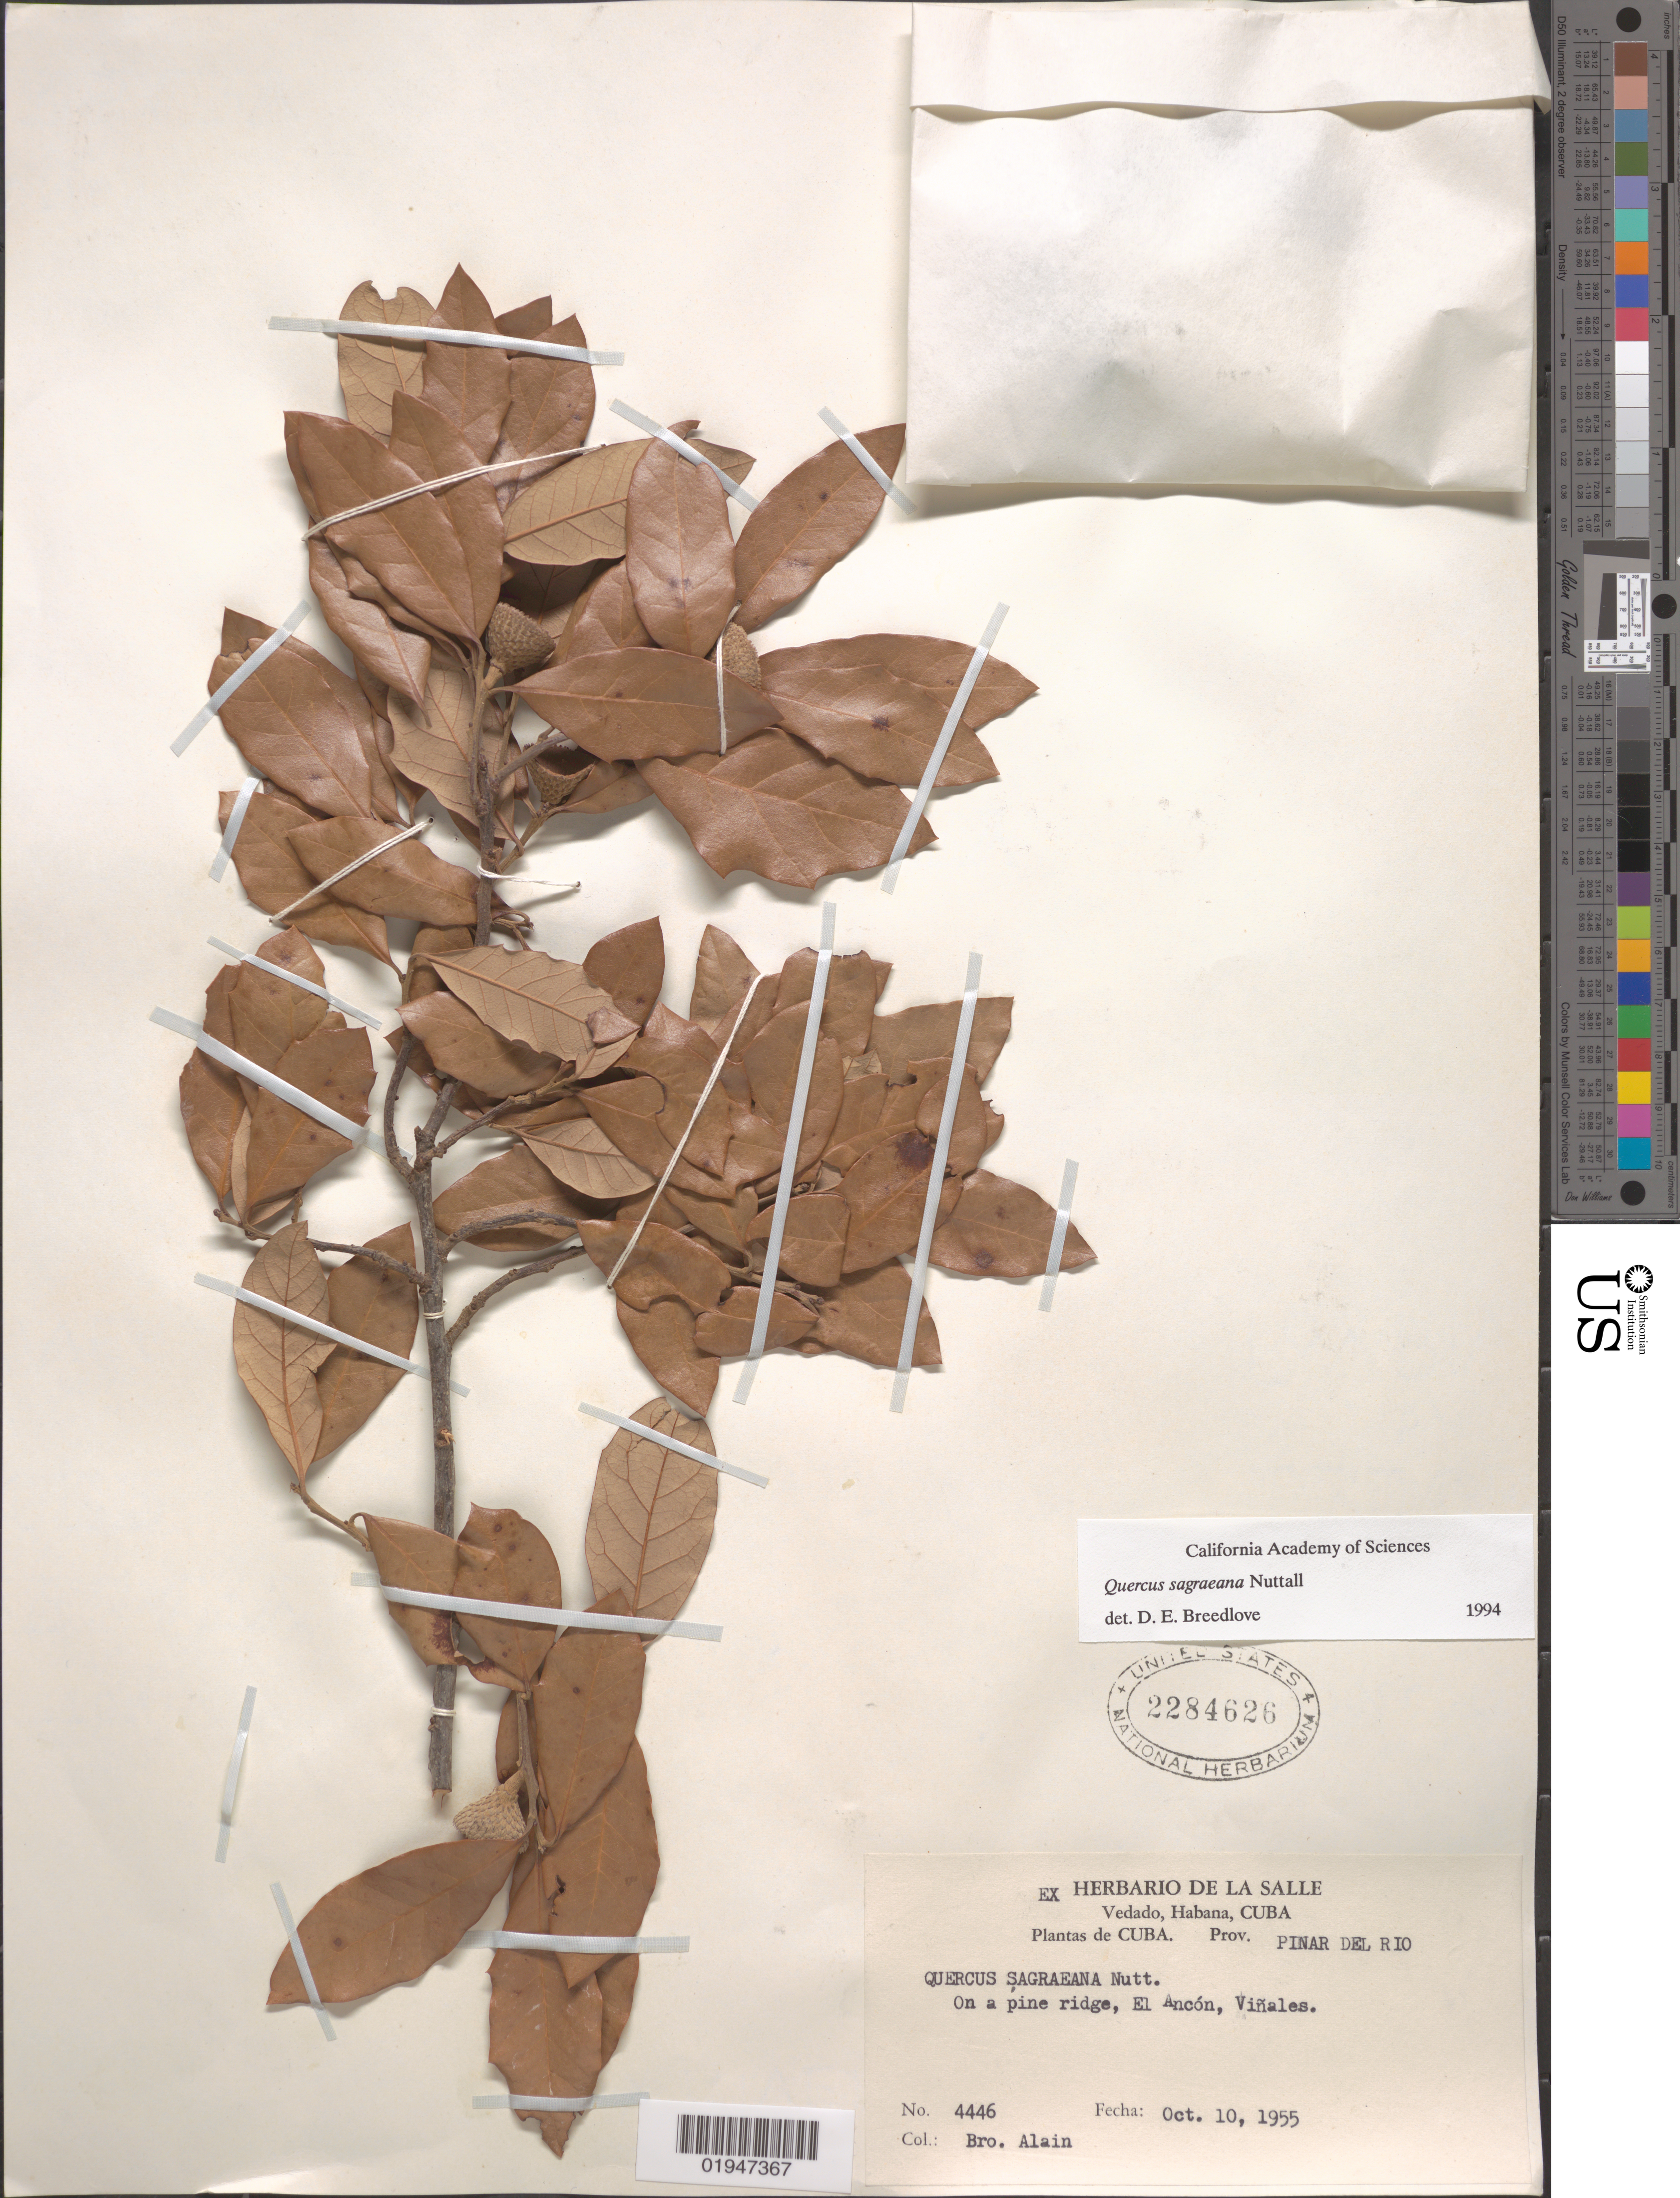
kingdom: Plantae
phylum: Tracheophyta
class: Magnoliopsida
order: Fagales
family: Fagaceae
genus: Quercus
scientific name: Quercus oleoides var. sagraeana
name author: Schltdl. & Cham.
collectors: A. H. Liogier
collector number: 4446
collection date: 1955-10-10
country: Cuba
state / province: Pinar del Rio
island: Cuba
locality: El Ancón,Viñales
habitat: Pine ridge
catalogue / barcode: US 2284626